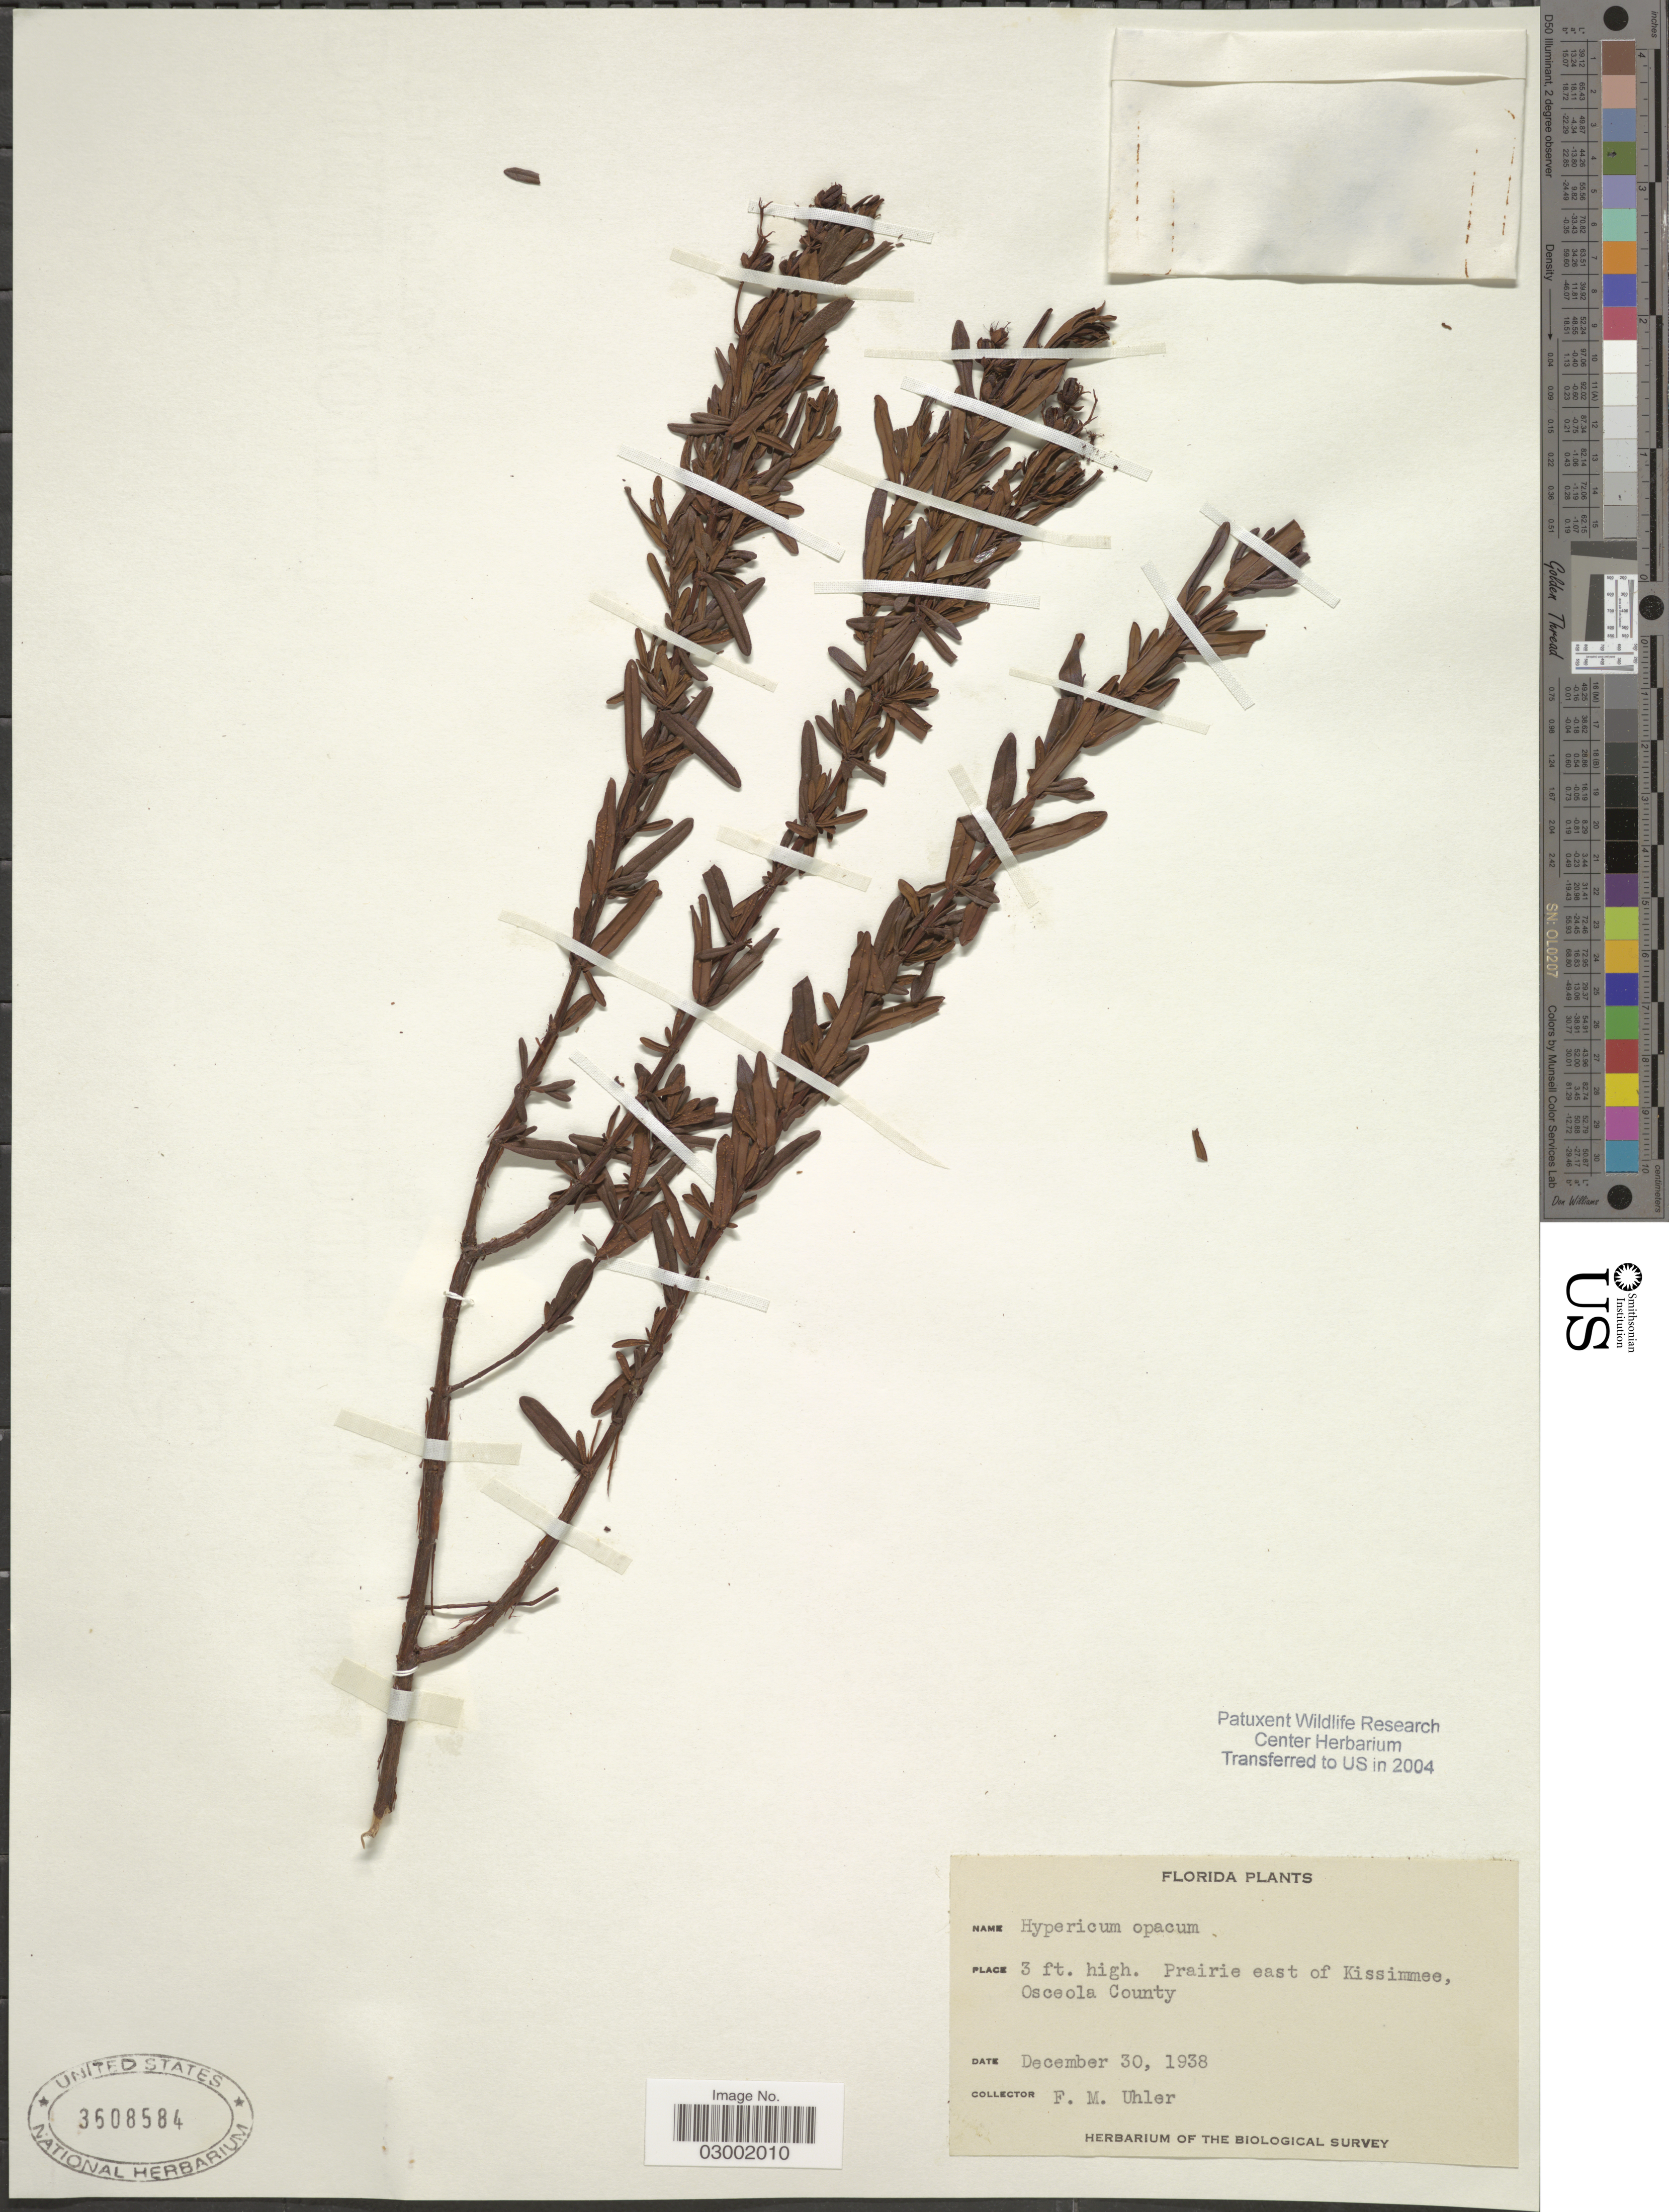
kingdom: Plantae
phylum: Tracheophyta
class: Magnoliopsida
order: Malpighiales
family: Hypericaceae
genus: Hypericum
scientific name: Hypericum opacum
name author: Torr. & A. Gray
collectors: F. M. Uhler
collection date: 1938-12-30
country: United States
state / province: Florida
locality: Prairie east of Kissimmee, Osceola County.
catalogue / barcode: US 3608584